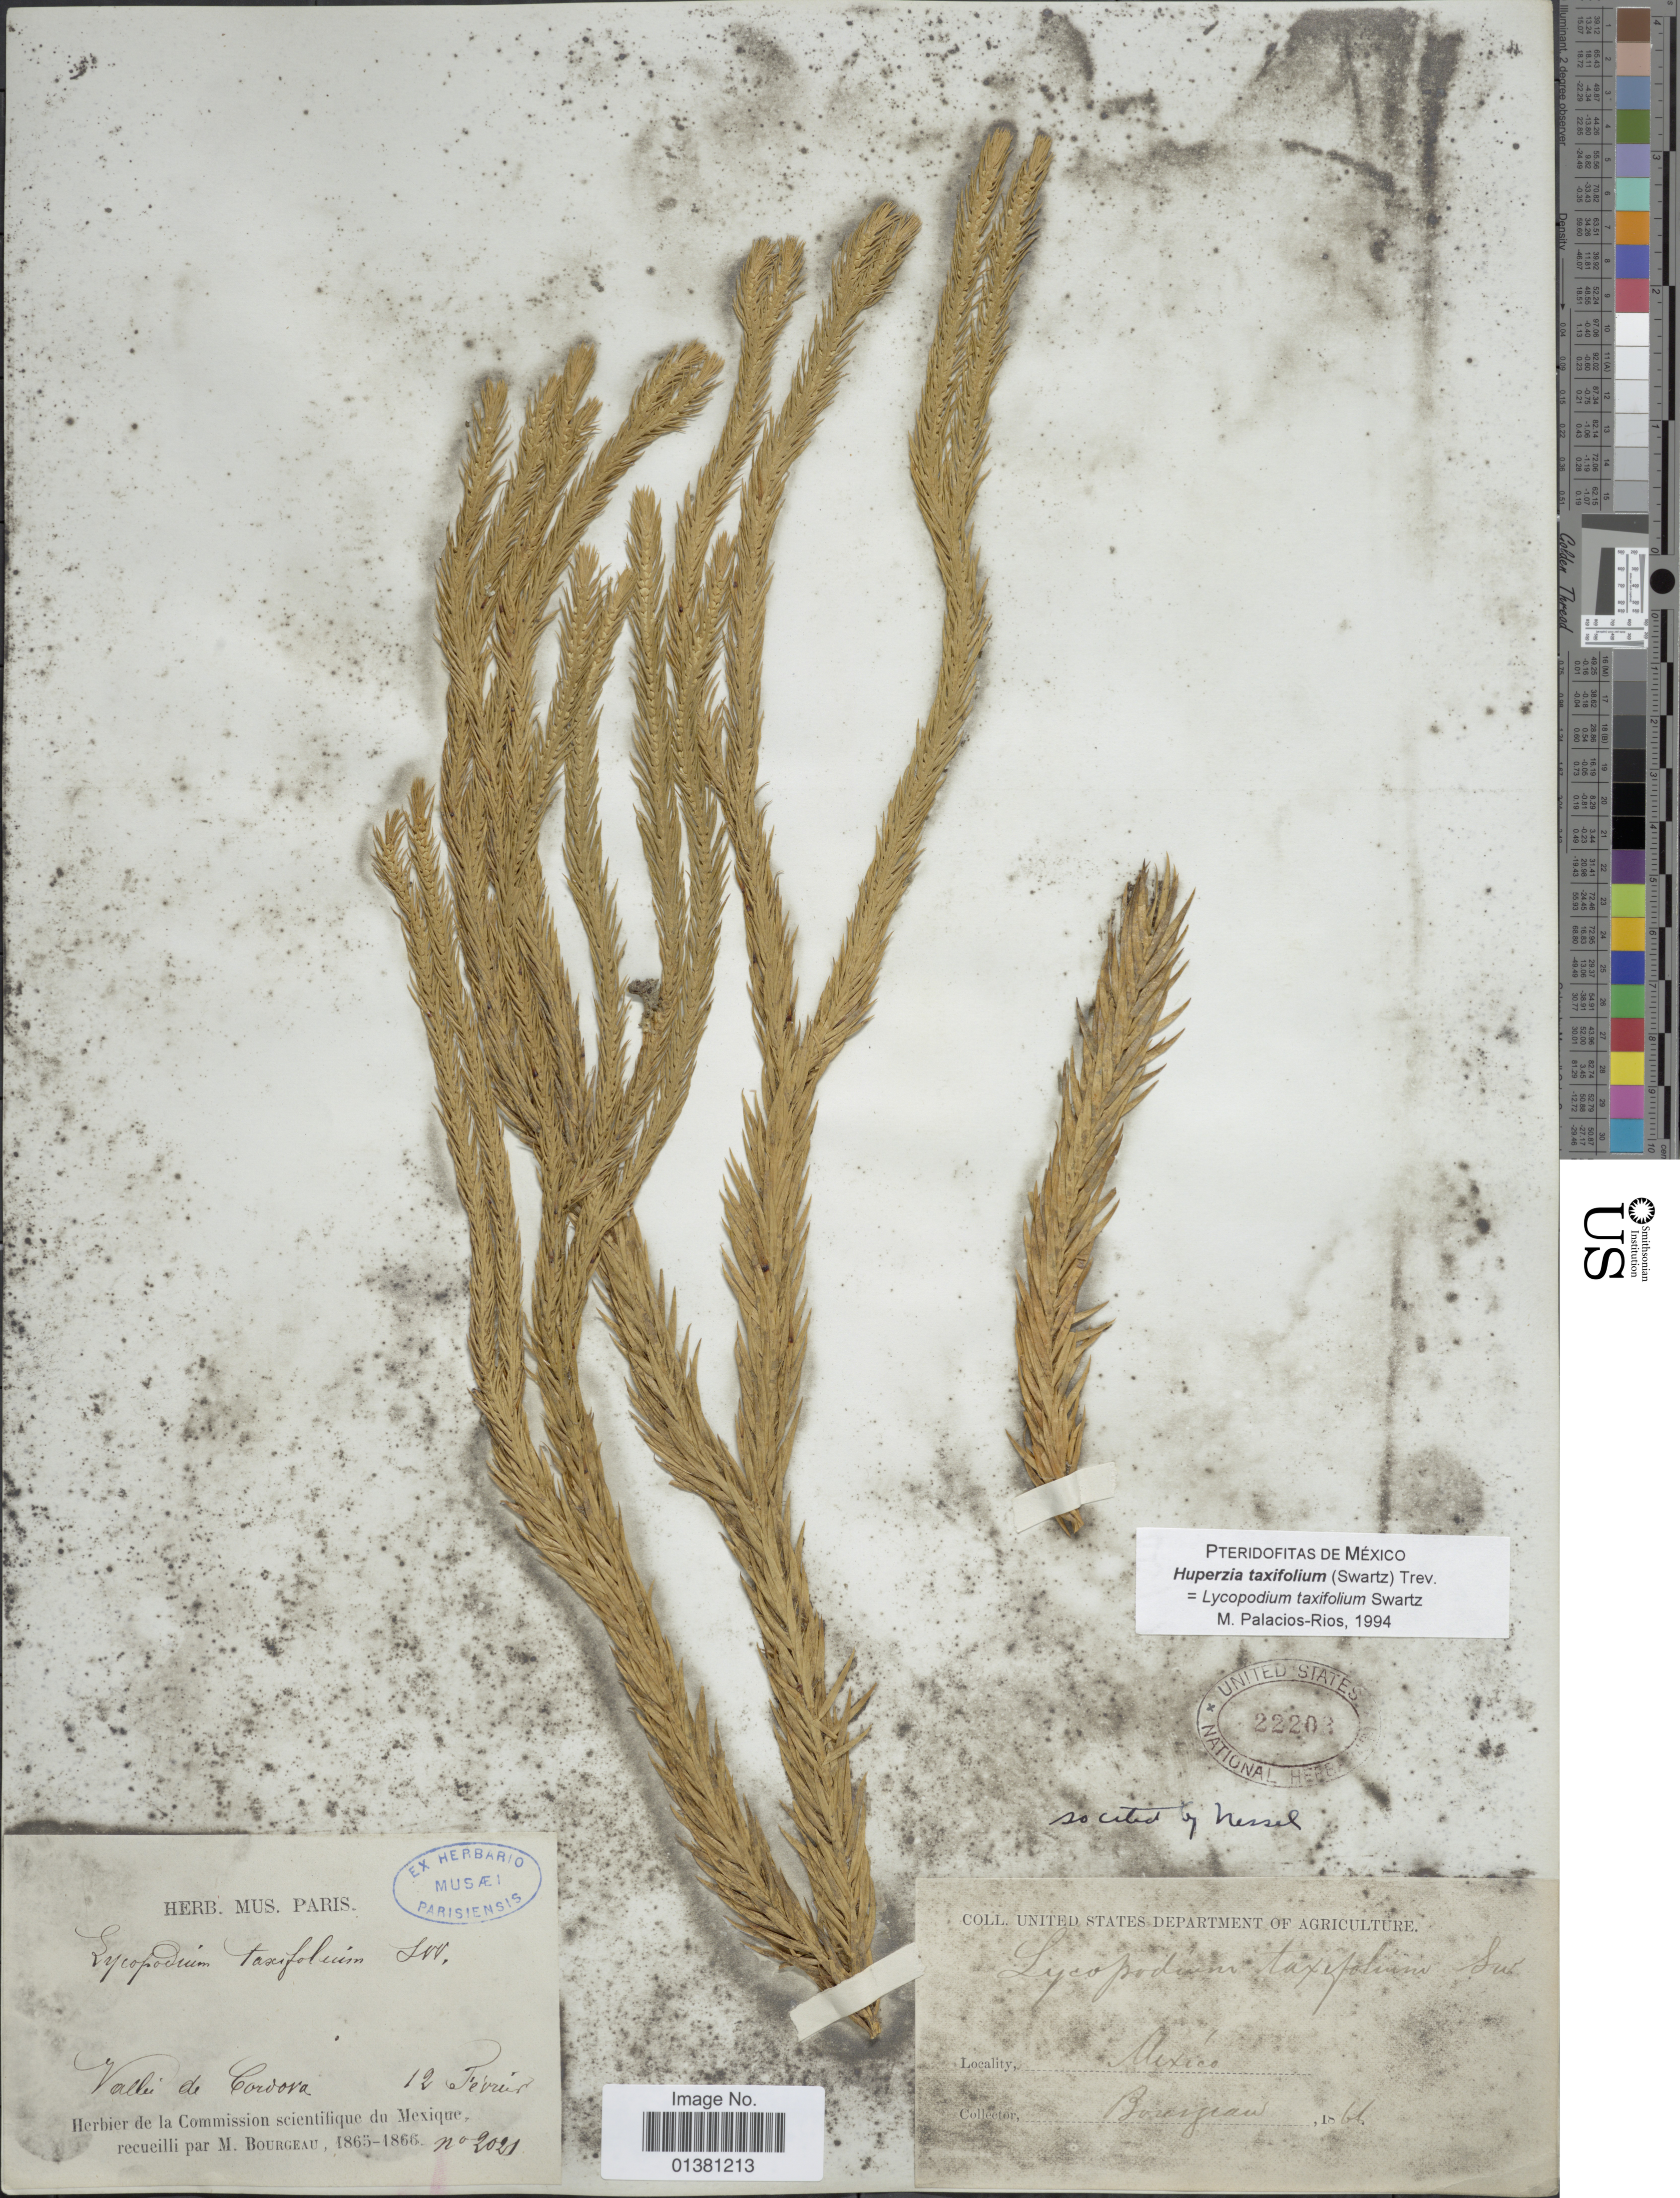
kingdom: Plantae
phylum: Tracheophyta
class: Lycopodiopsida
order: Lycopodiales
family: Lycopodiaceae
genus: Phlegmariurus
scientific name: Phlegmariurus taxifolius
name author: (Sw.) Á. Löve & D. Löve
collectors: M. Bourgeau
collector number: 2021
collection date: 1865-02-12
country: Mexico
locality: Vallée de Cordova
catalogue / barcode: US 22203